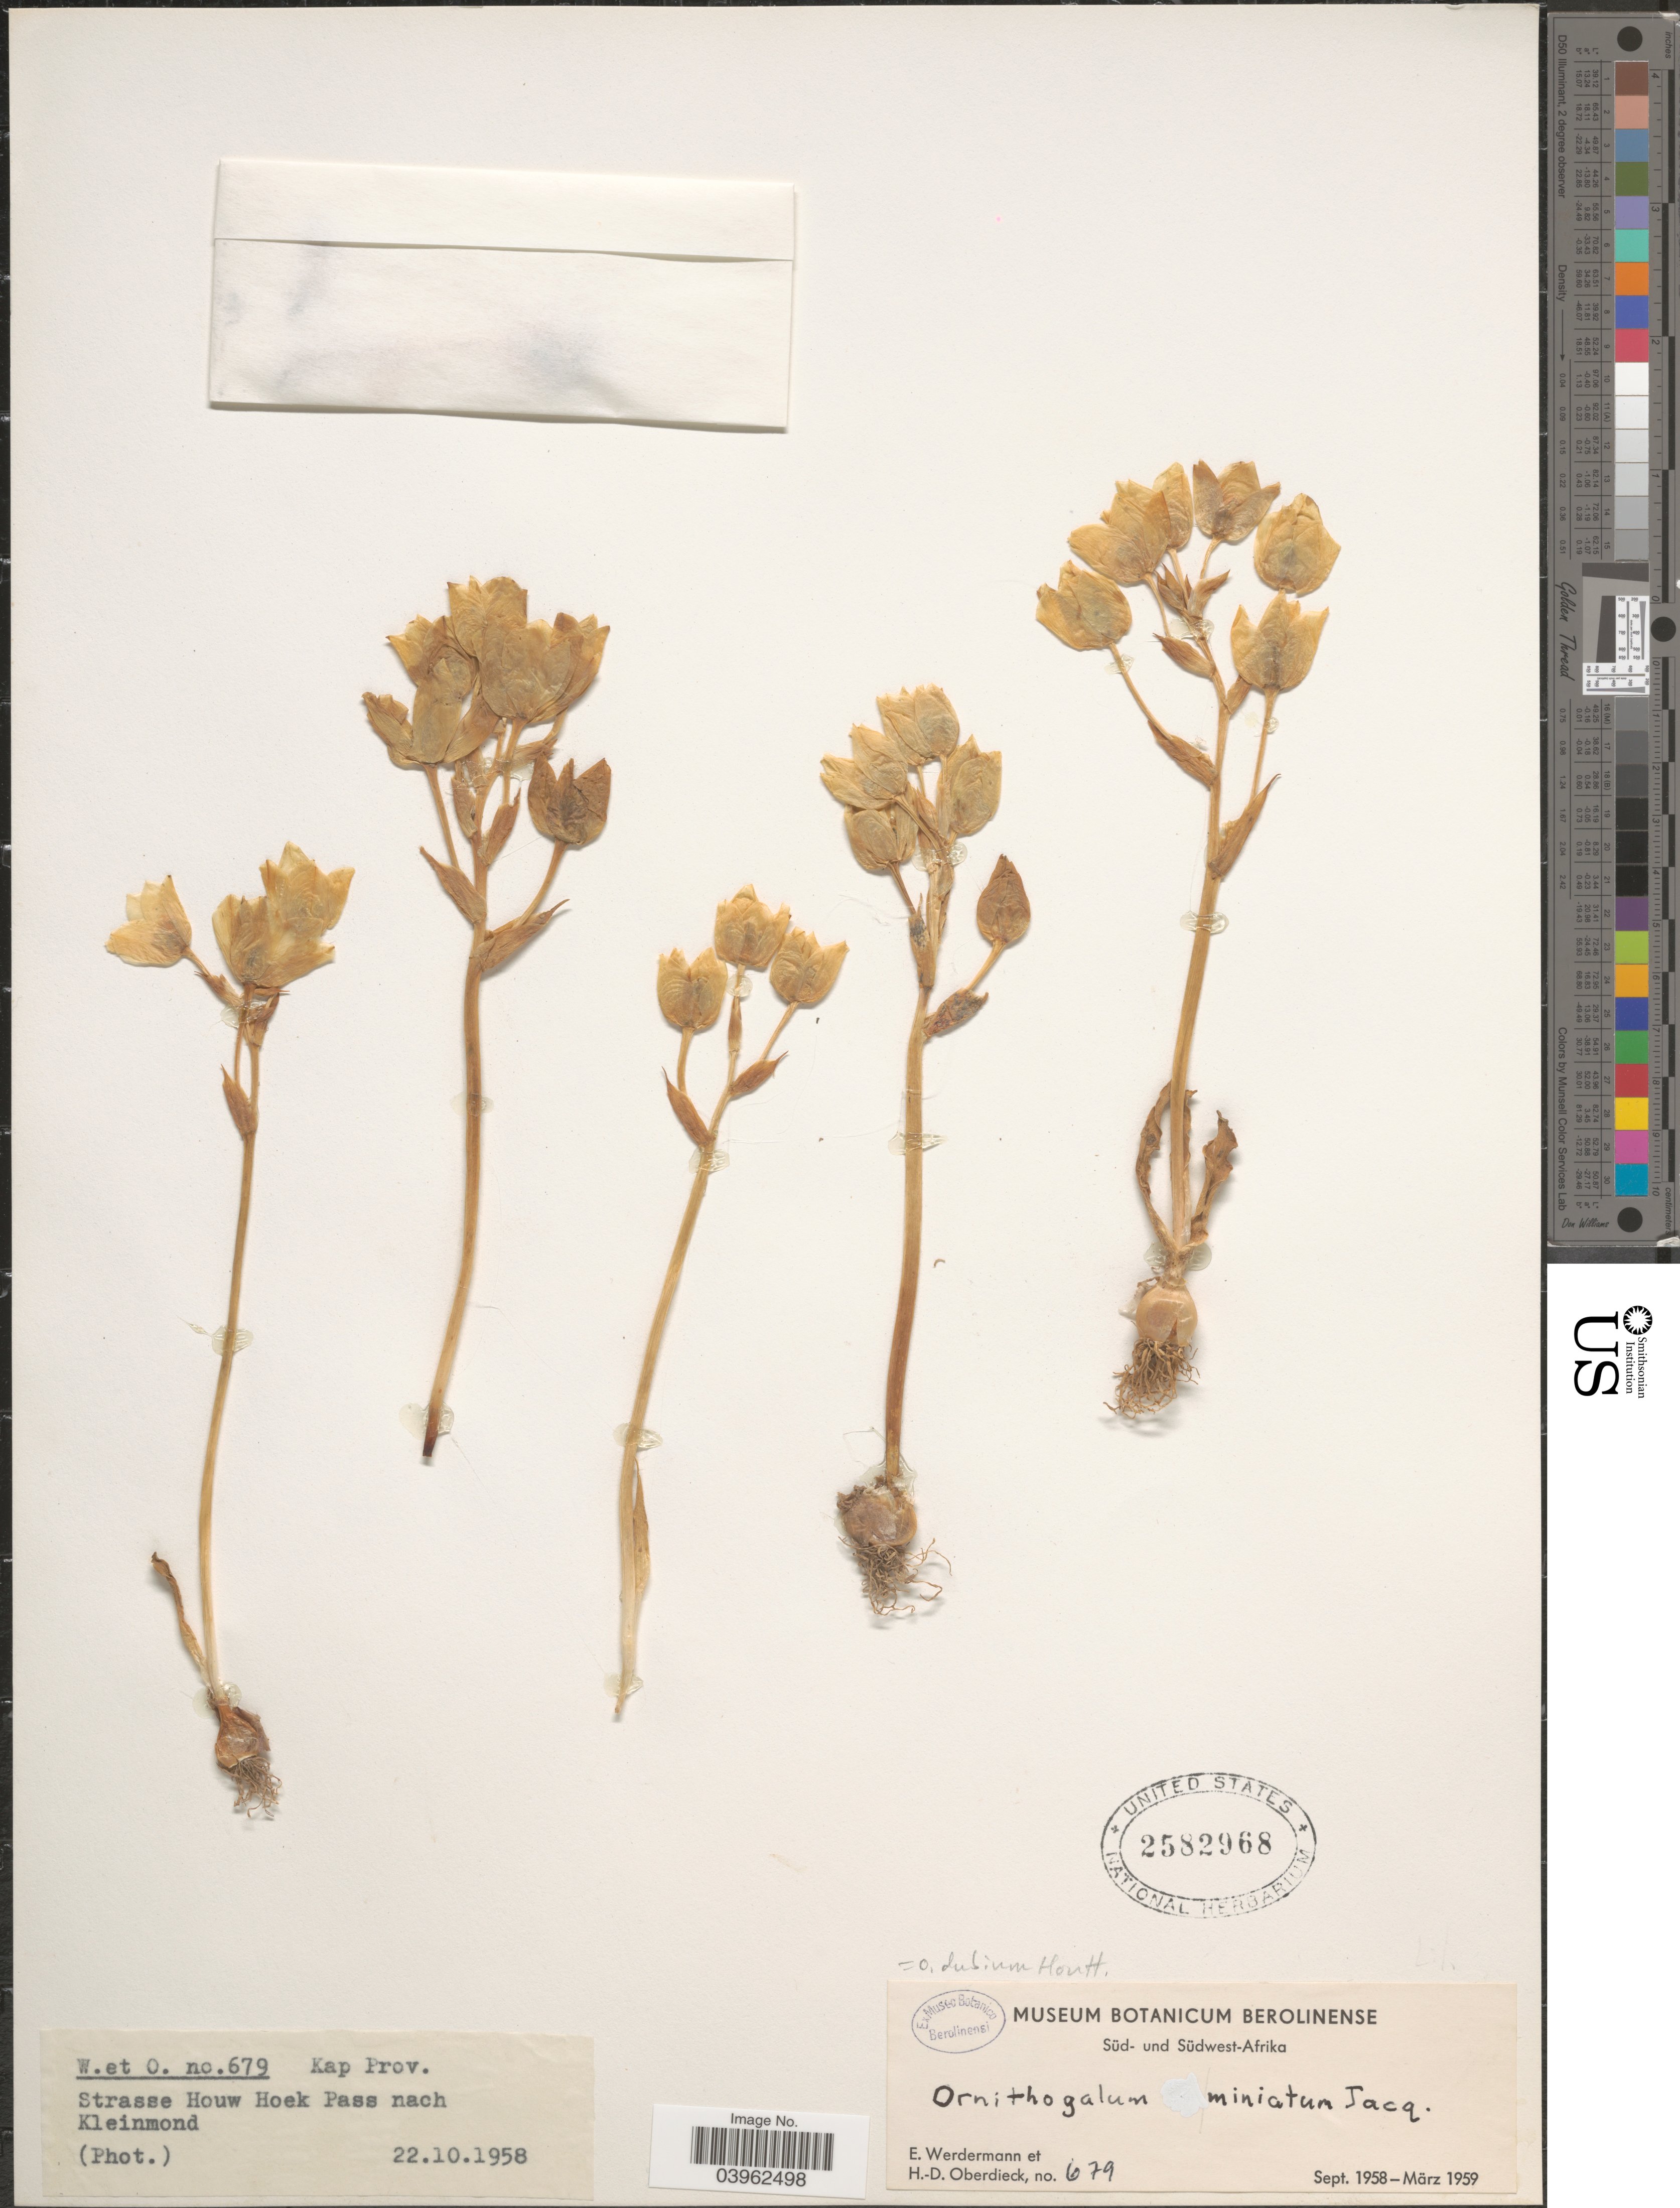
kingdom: Plantae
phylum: Tracheophyta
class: Liliopsida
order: Asparagales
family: Asparagaceae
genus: Ornithogalum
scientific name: Ornithogalum dubium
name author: Houtt.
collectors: E. Werdermann & H. Oberdieck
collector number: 679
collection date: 1958-10-22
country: South Africa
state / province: Western Cape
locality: Kap Prov. Strasse Houw Hoek Pass nach Kleinmond.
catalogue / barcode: US 2582968